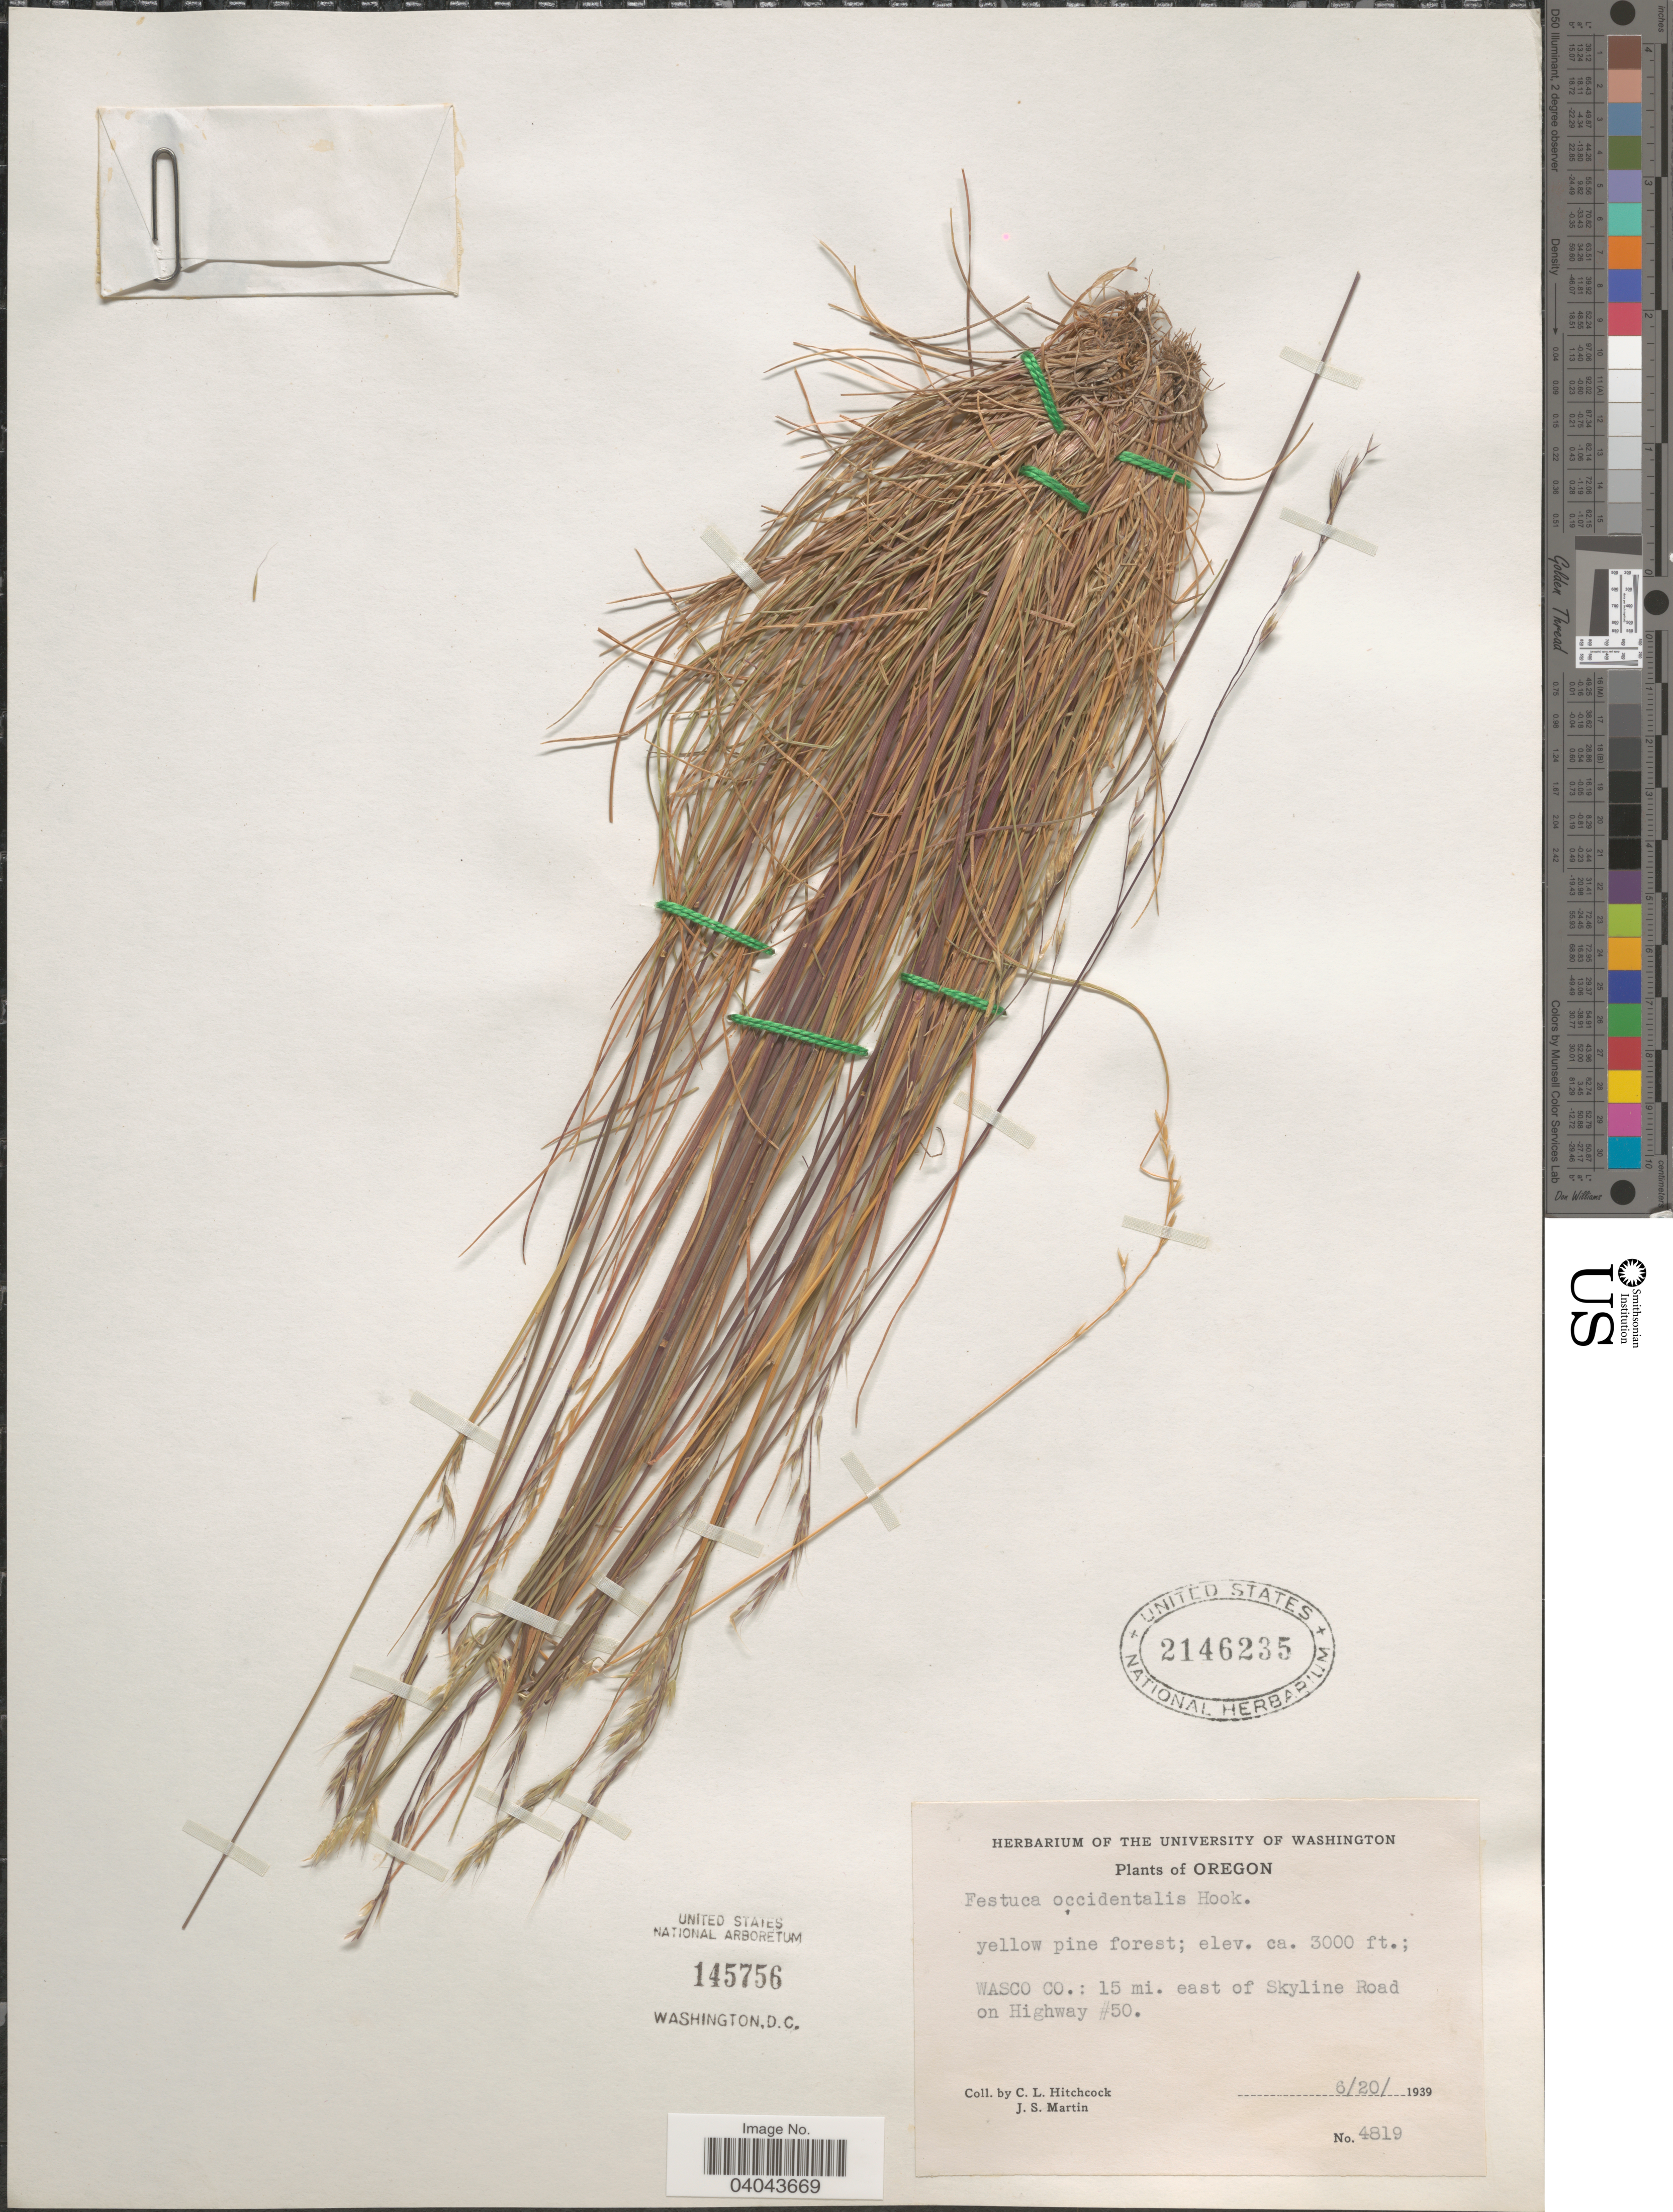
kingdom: Plantae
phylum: Tracheophyta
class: Liliopsida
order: Poales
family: Poaceae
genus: Festuca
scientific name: Festuca occidentalis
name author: Hook.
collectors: C. L. Hitchcock & J. S. Martin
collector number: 4819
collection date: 1939-06-20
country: United States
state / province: Oregon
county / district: Wasco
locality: Wasco Co.: 15 mi. east of Skyline Road on Highway #50.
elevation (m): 914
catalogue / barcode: US 2146235